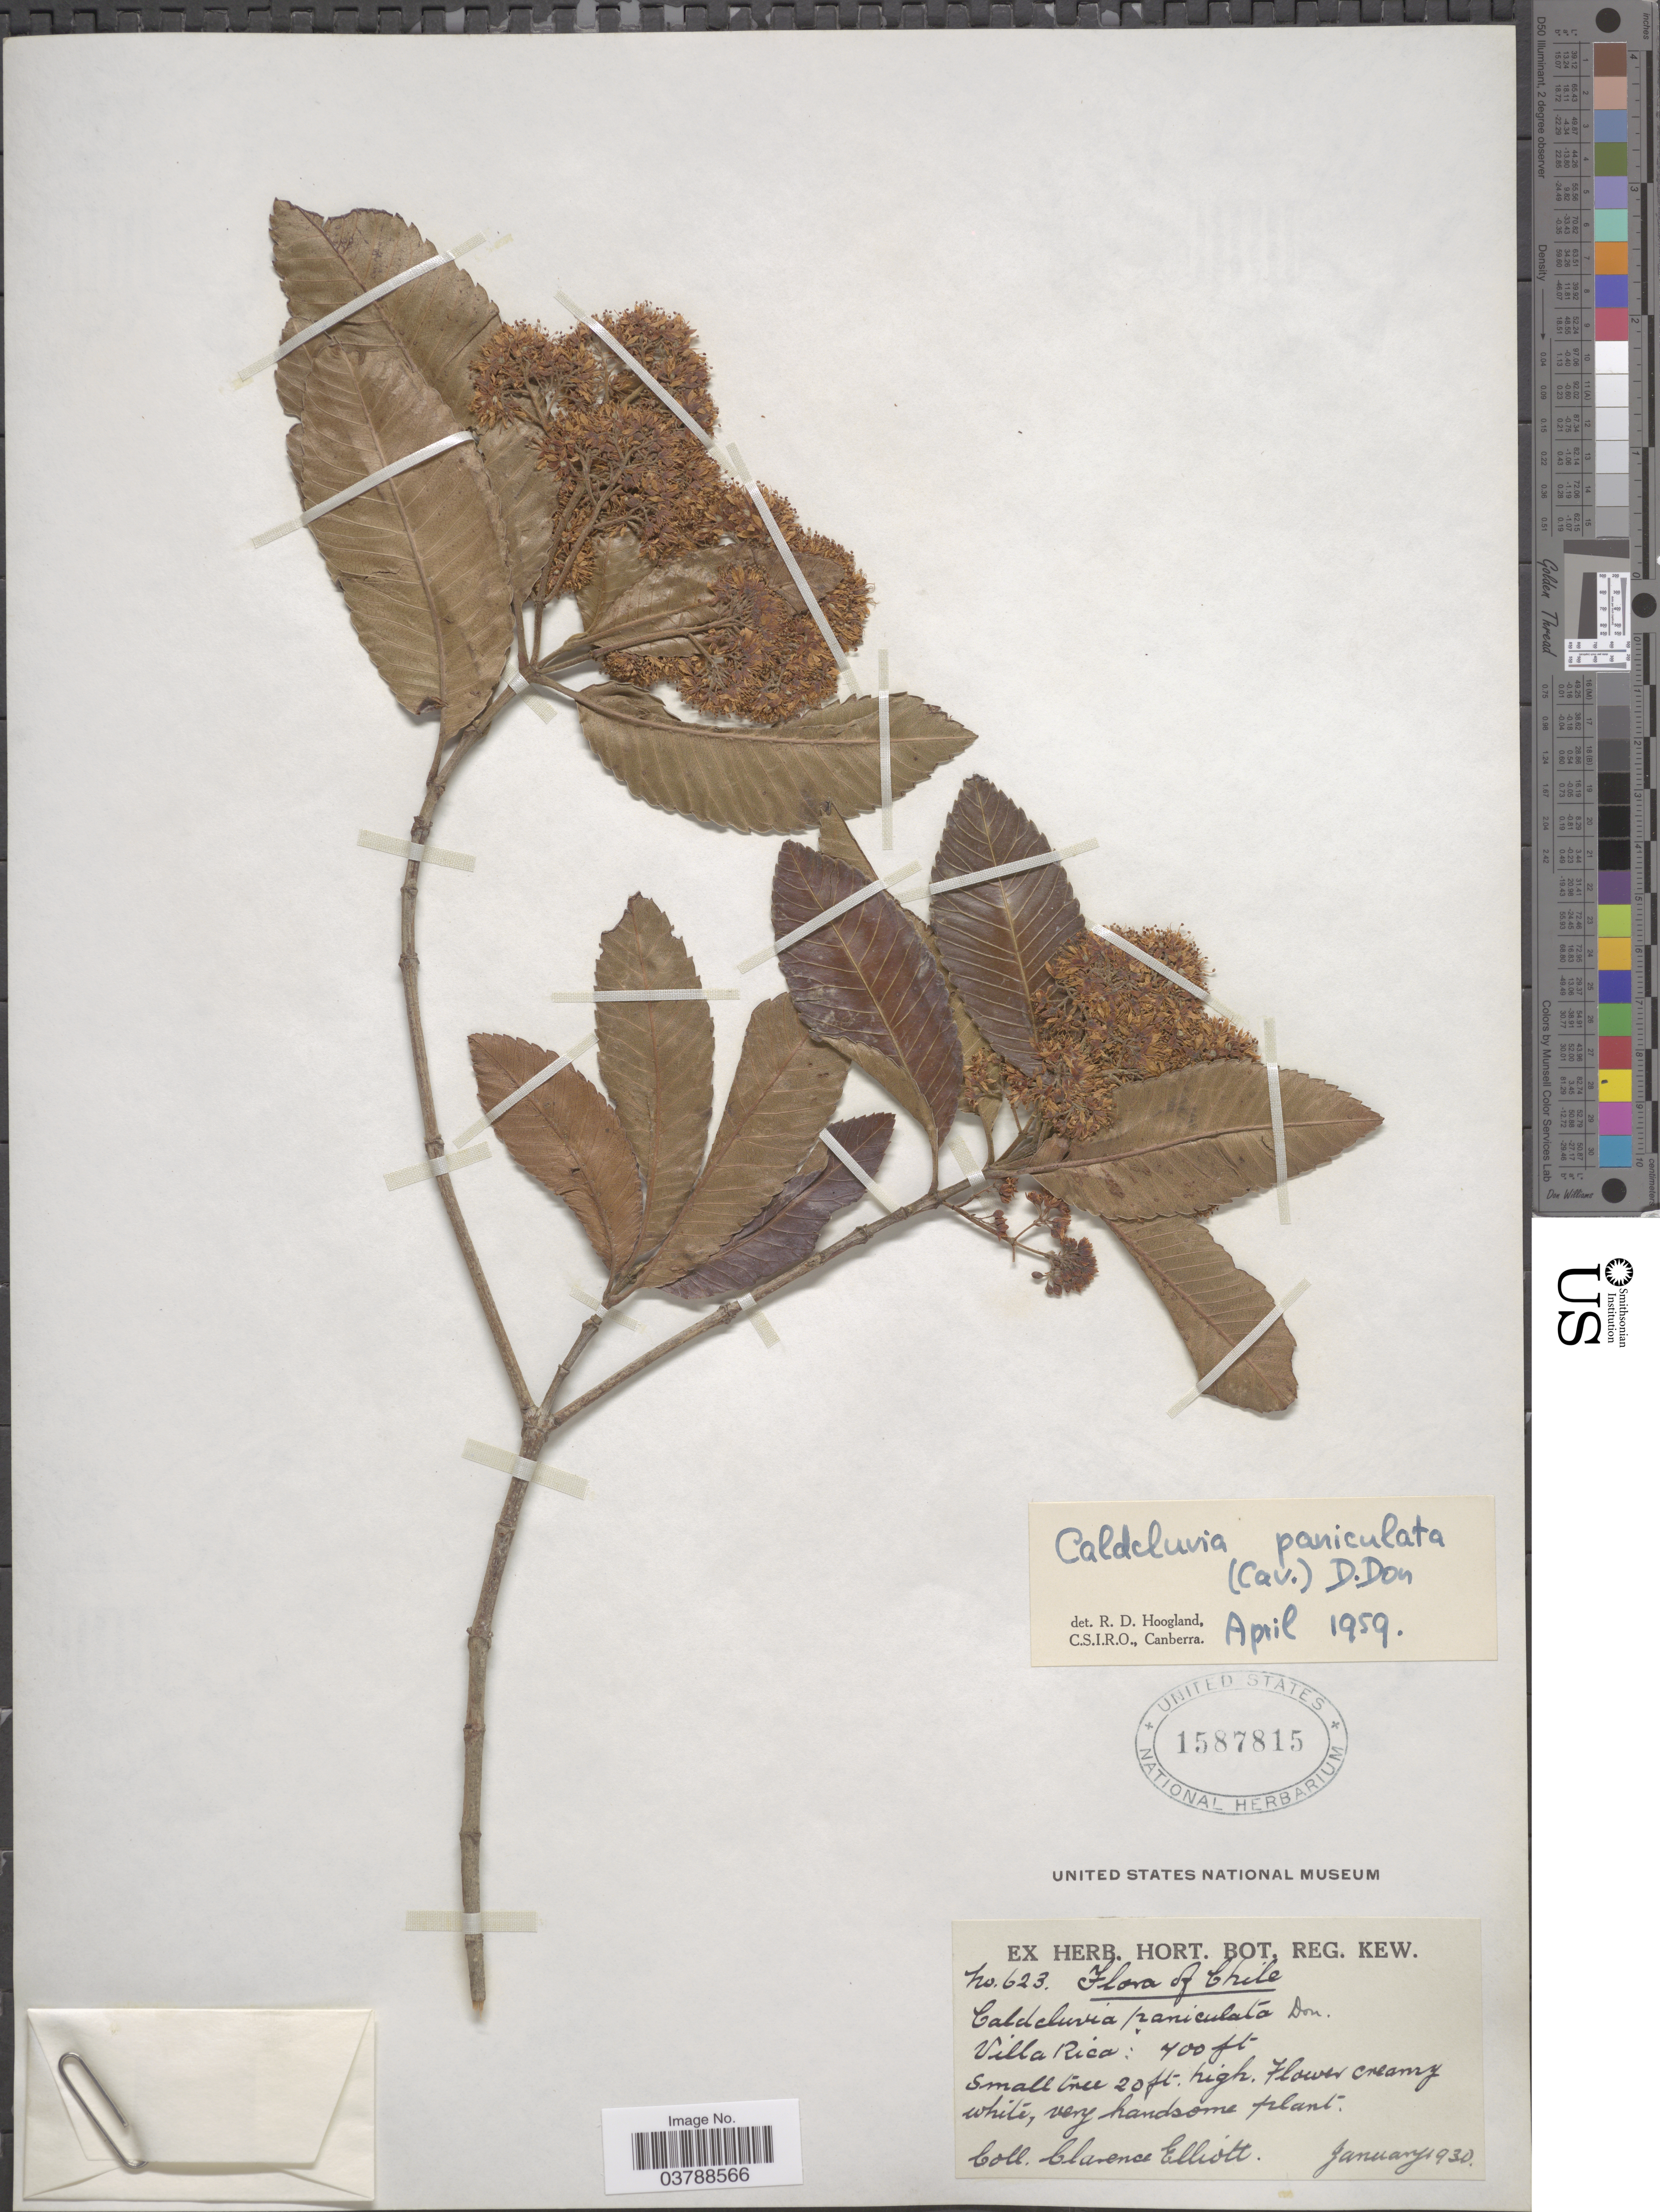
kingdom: Plantae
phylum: Tracheophyta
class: Magnoliopsida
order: Oxalidales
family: Cunoniaceae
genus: Caldcluvia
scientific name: Caldcluvia paniculata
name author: (Cav.) D. Don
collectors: C. Elliott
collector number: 623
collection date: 1930-01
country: Chile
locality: Villa Rica.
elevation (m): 122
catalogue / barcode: US 1587815